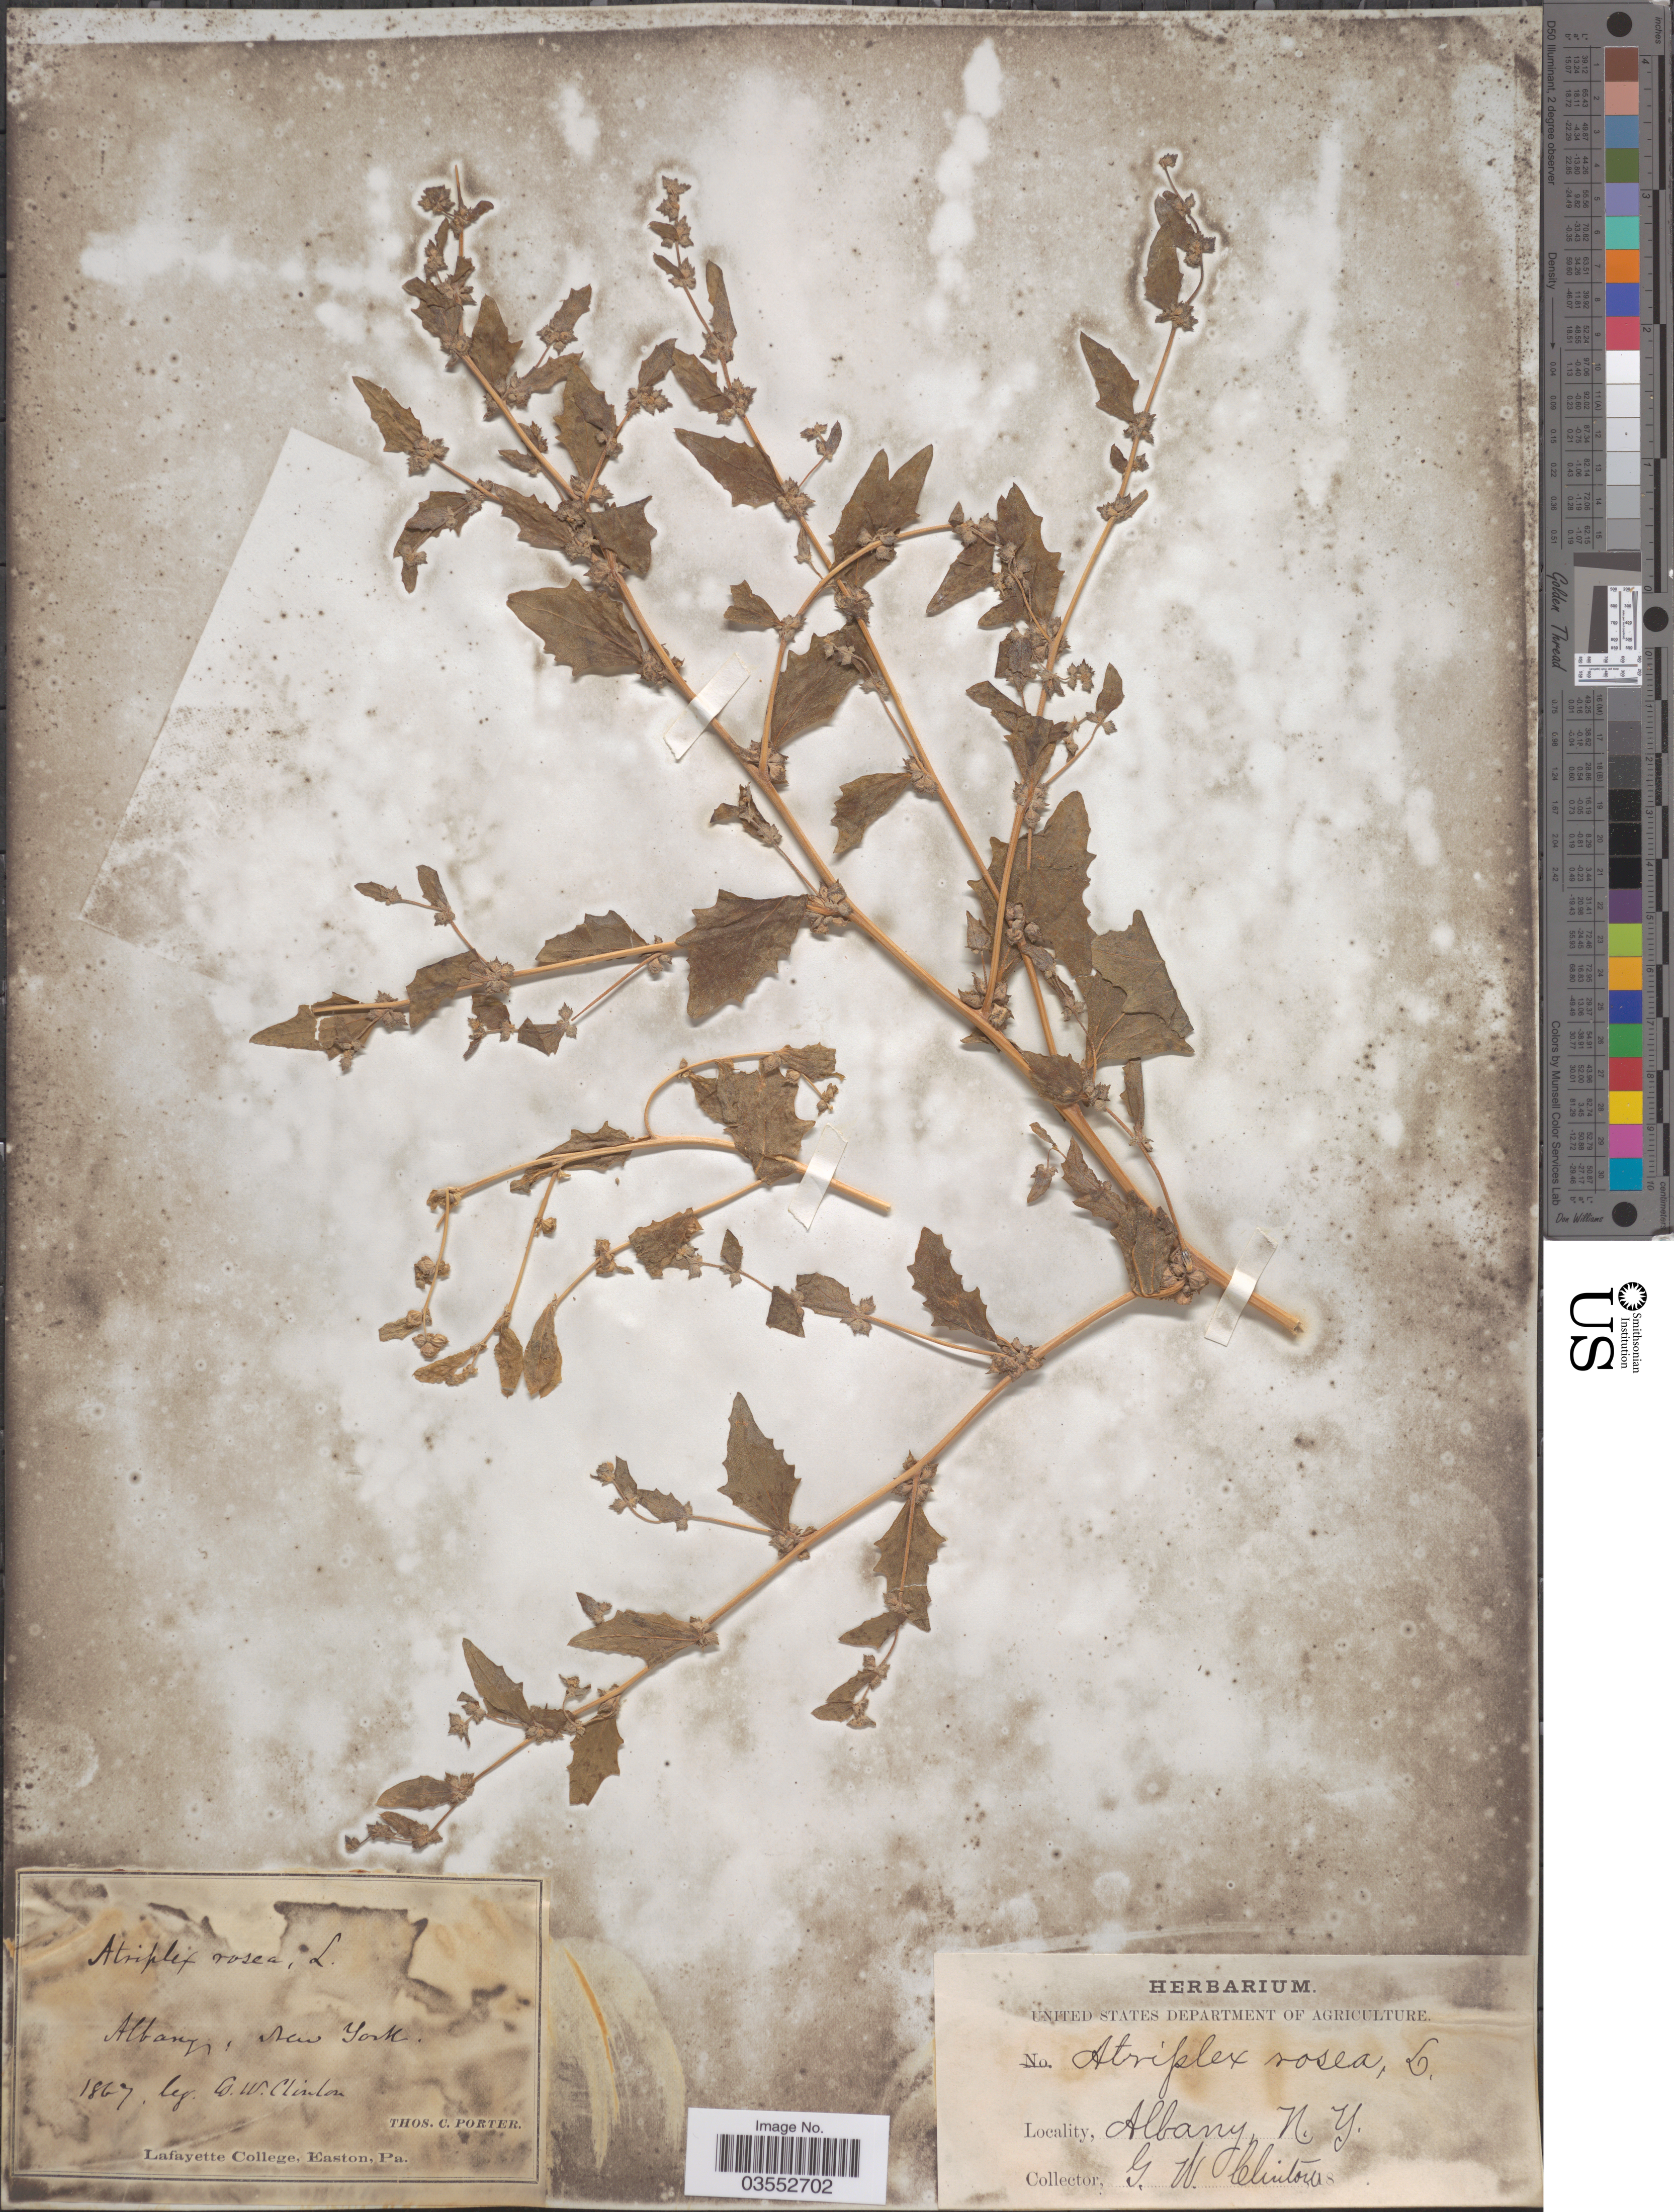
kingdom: Plantae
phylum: Tracheophyta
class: Magnoliopsida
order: Caryophyllales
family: Amaranthaceae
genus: Atriplex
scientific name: Atriplex rosea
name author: L.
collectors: G. W. Clinton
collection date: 1867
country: United States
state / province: New York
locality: Albany.